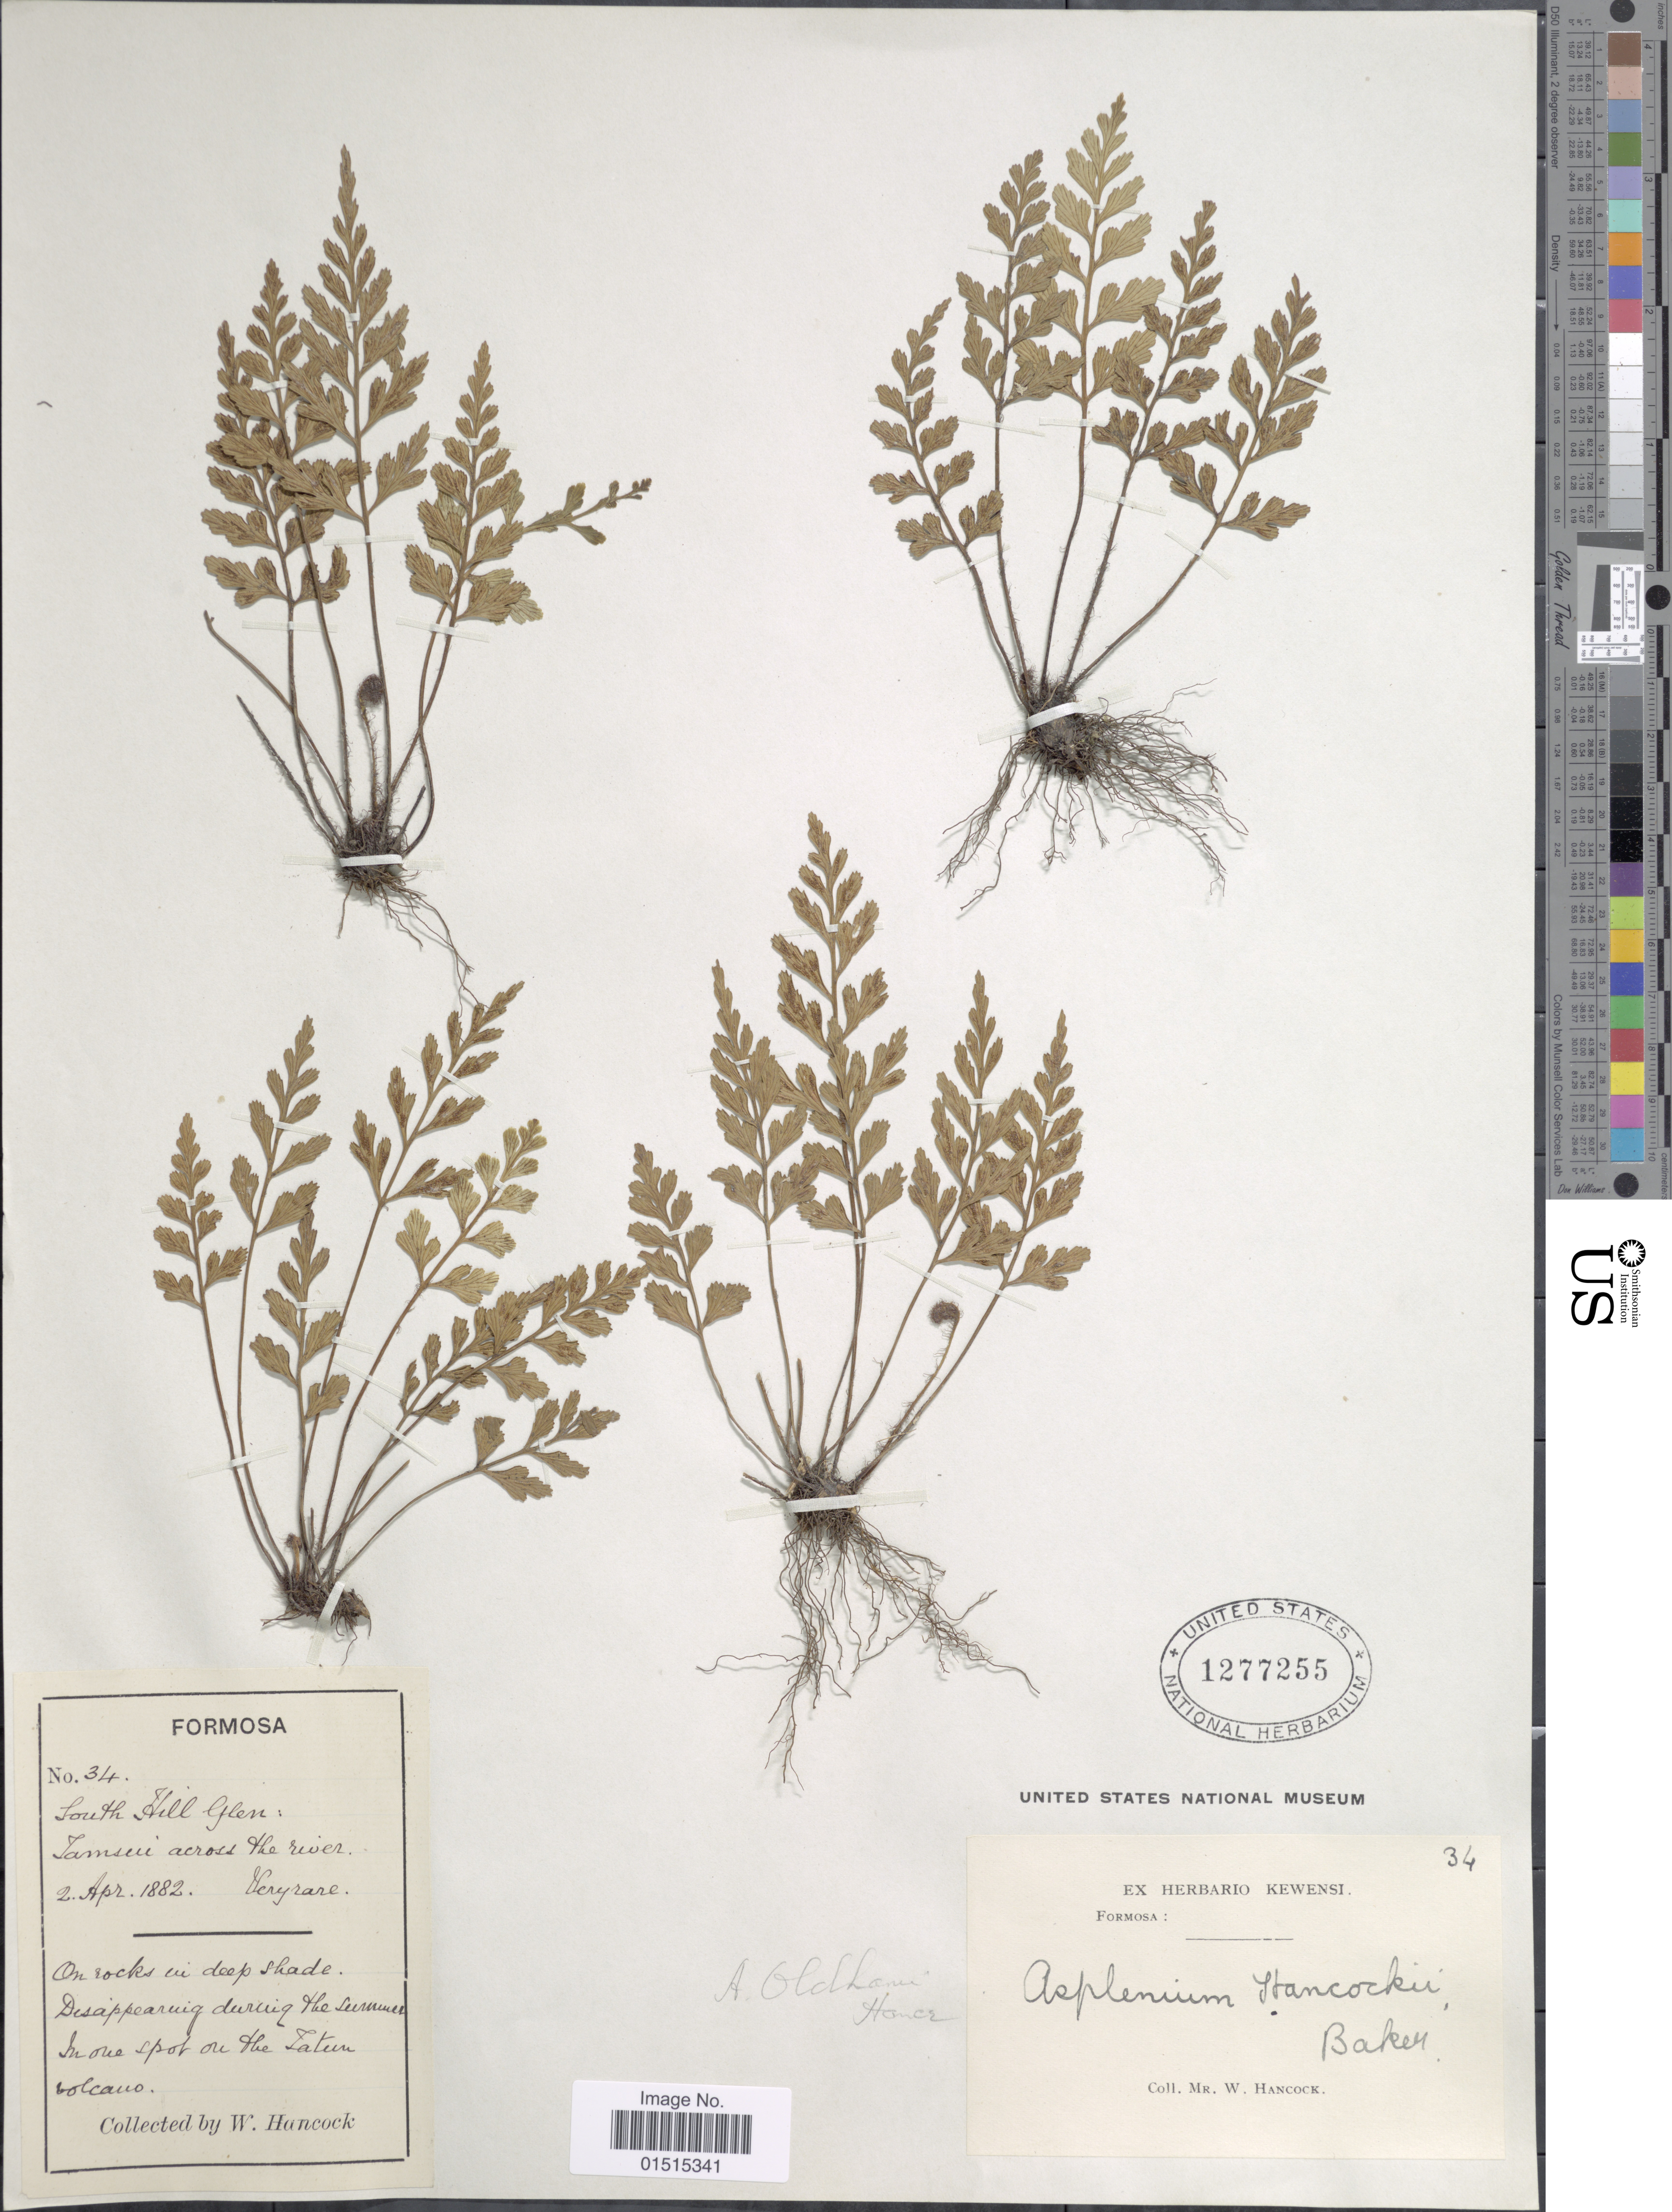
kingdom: Plantae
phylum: Tracheophyta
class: Polypodiopsida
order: Polypodiales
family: Aspleniaceae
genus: Asplenium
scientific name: Asplenium oldhamii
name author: Hance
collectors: W. Hancock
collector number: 34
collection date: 1882-04-02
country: Taiwan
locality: Formosa, South Hill Glen, Tamseu across the river [interpreted]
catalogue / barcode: US 1277255